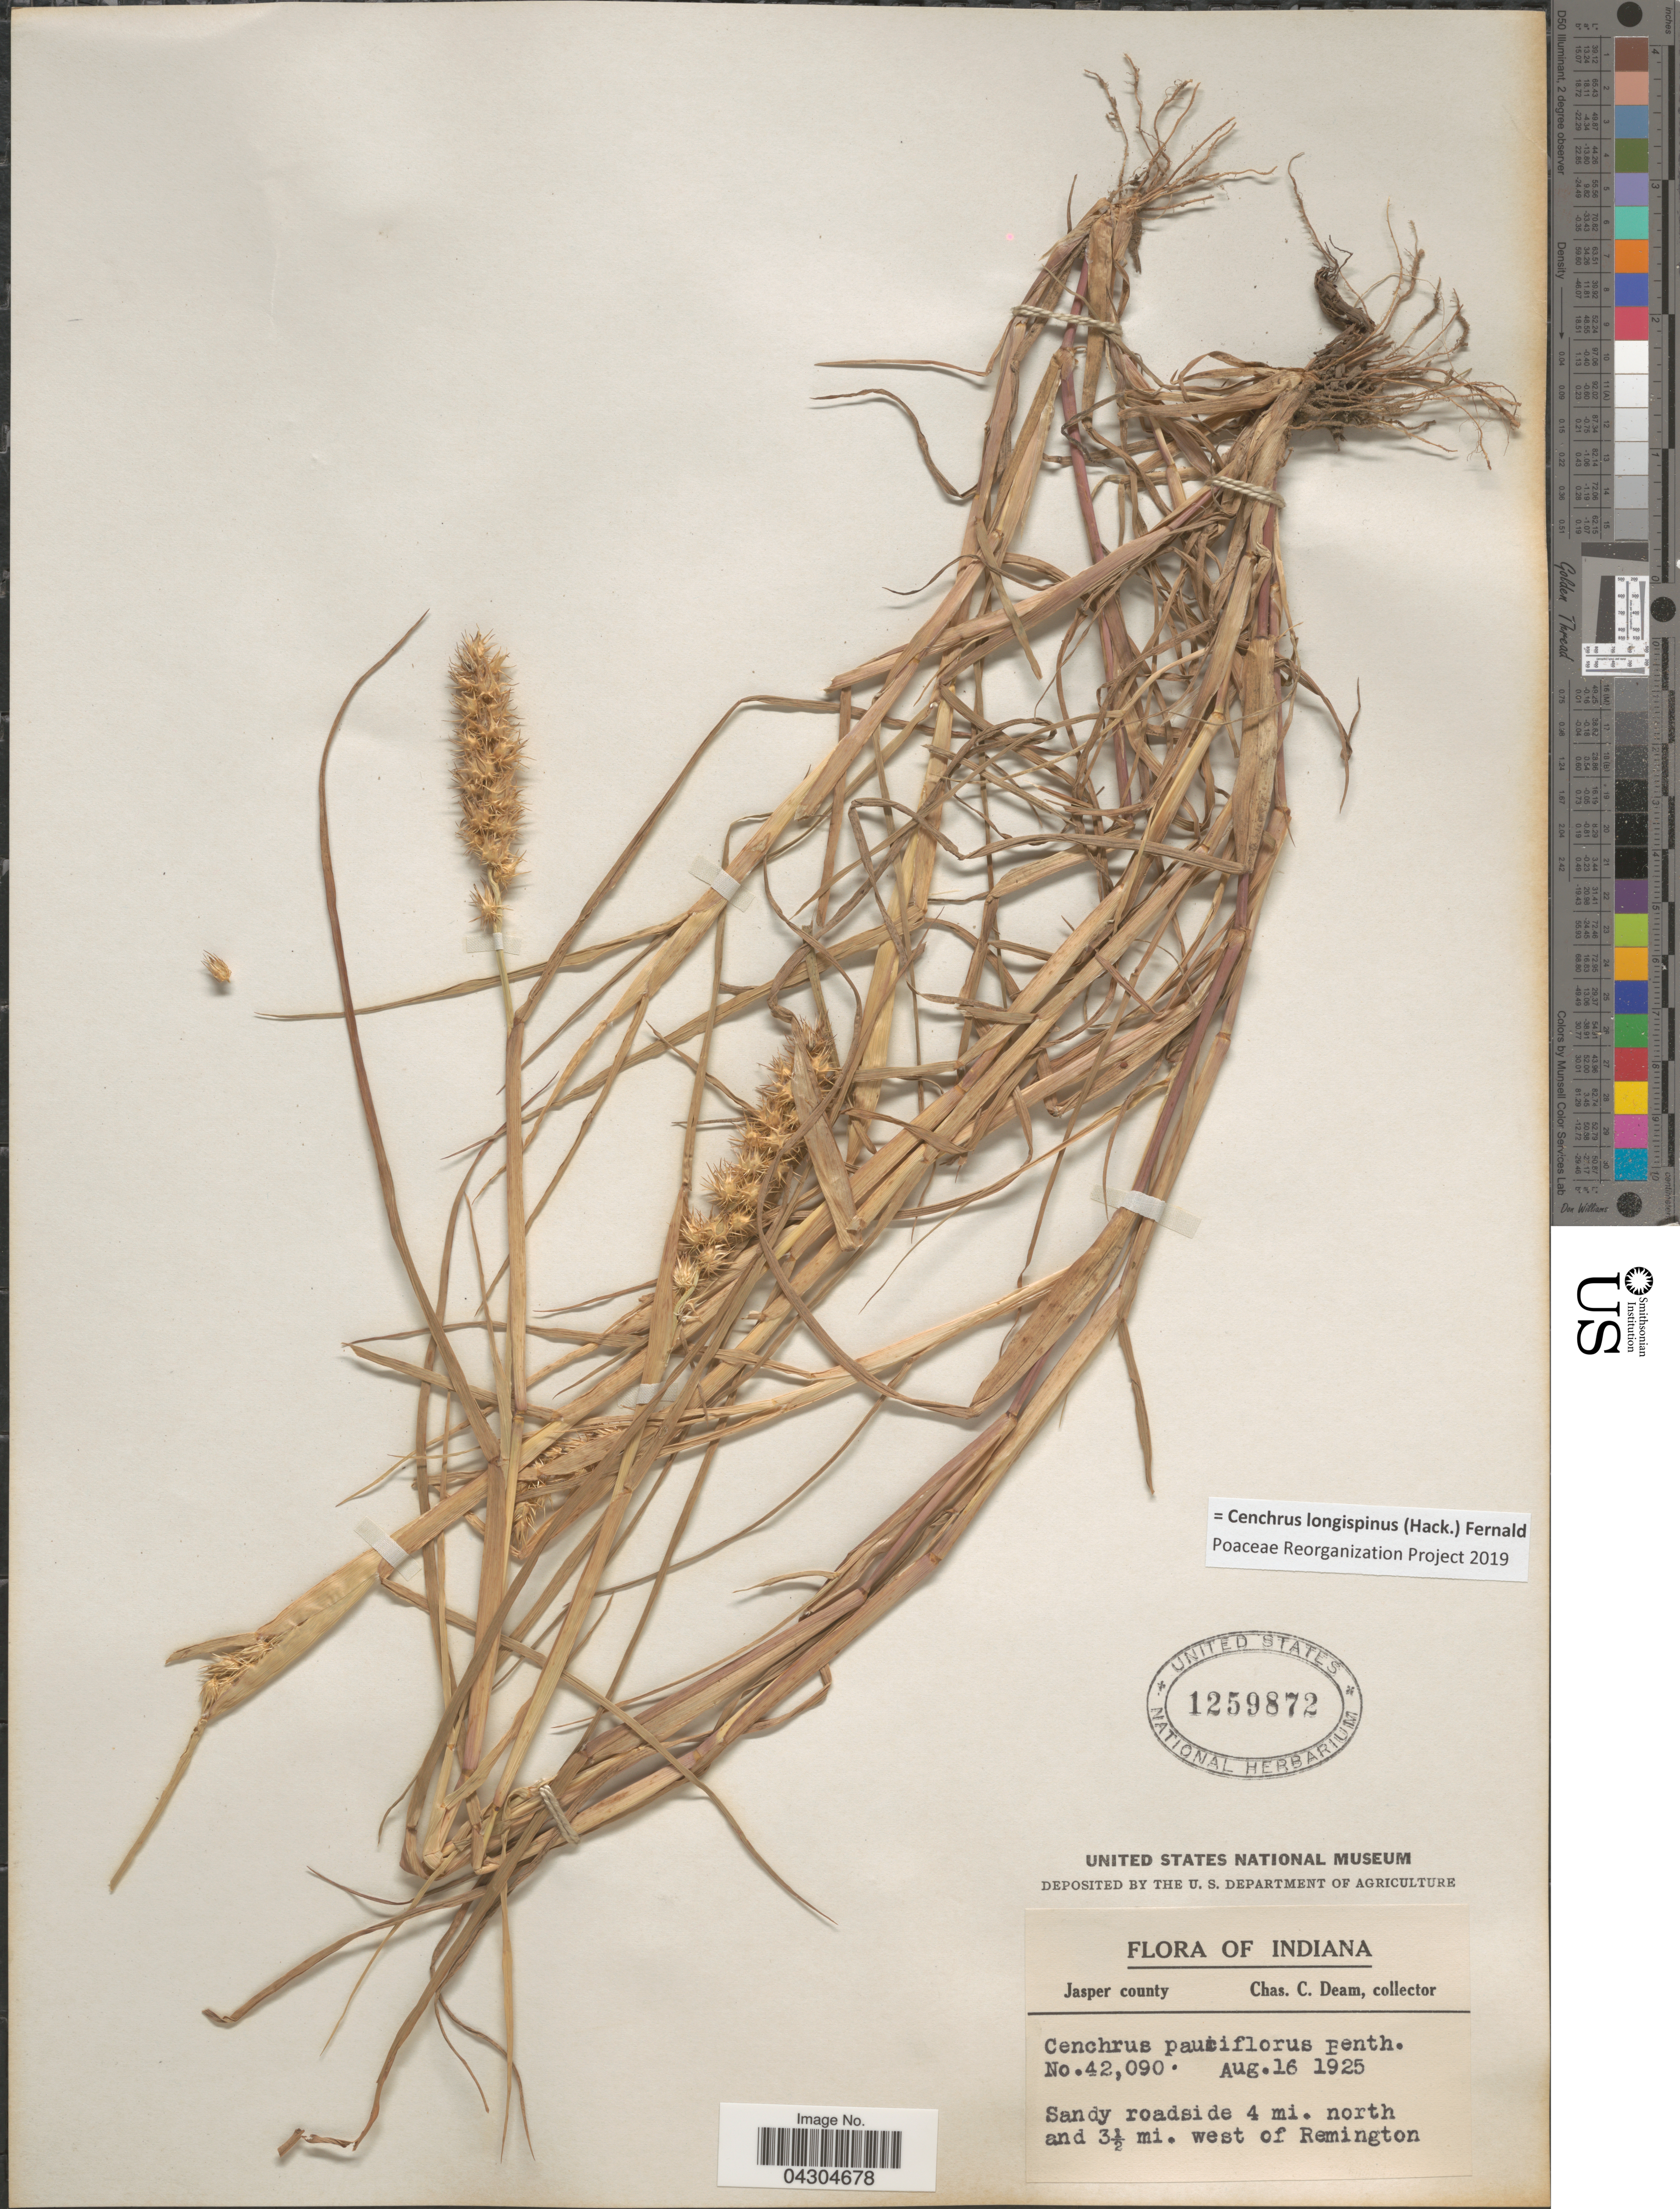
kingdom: Plantae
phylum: Tracheophyta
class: Liliopsida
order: Poales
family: Poaceae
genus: Cenchrus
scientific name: Cenchrus longispinus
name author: (Hack.) Fernald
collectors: C. C. Deam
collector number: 42090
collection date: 1925-08-16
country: United States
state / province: Indiana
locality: Jasper county. Sandy roaside 4 mi. north and 3 1/2 mi. west of Remington.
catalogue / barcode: US 1259872